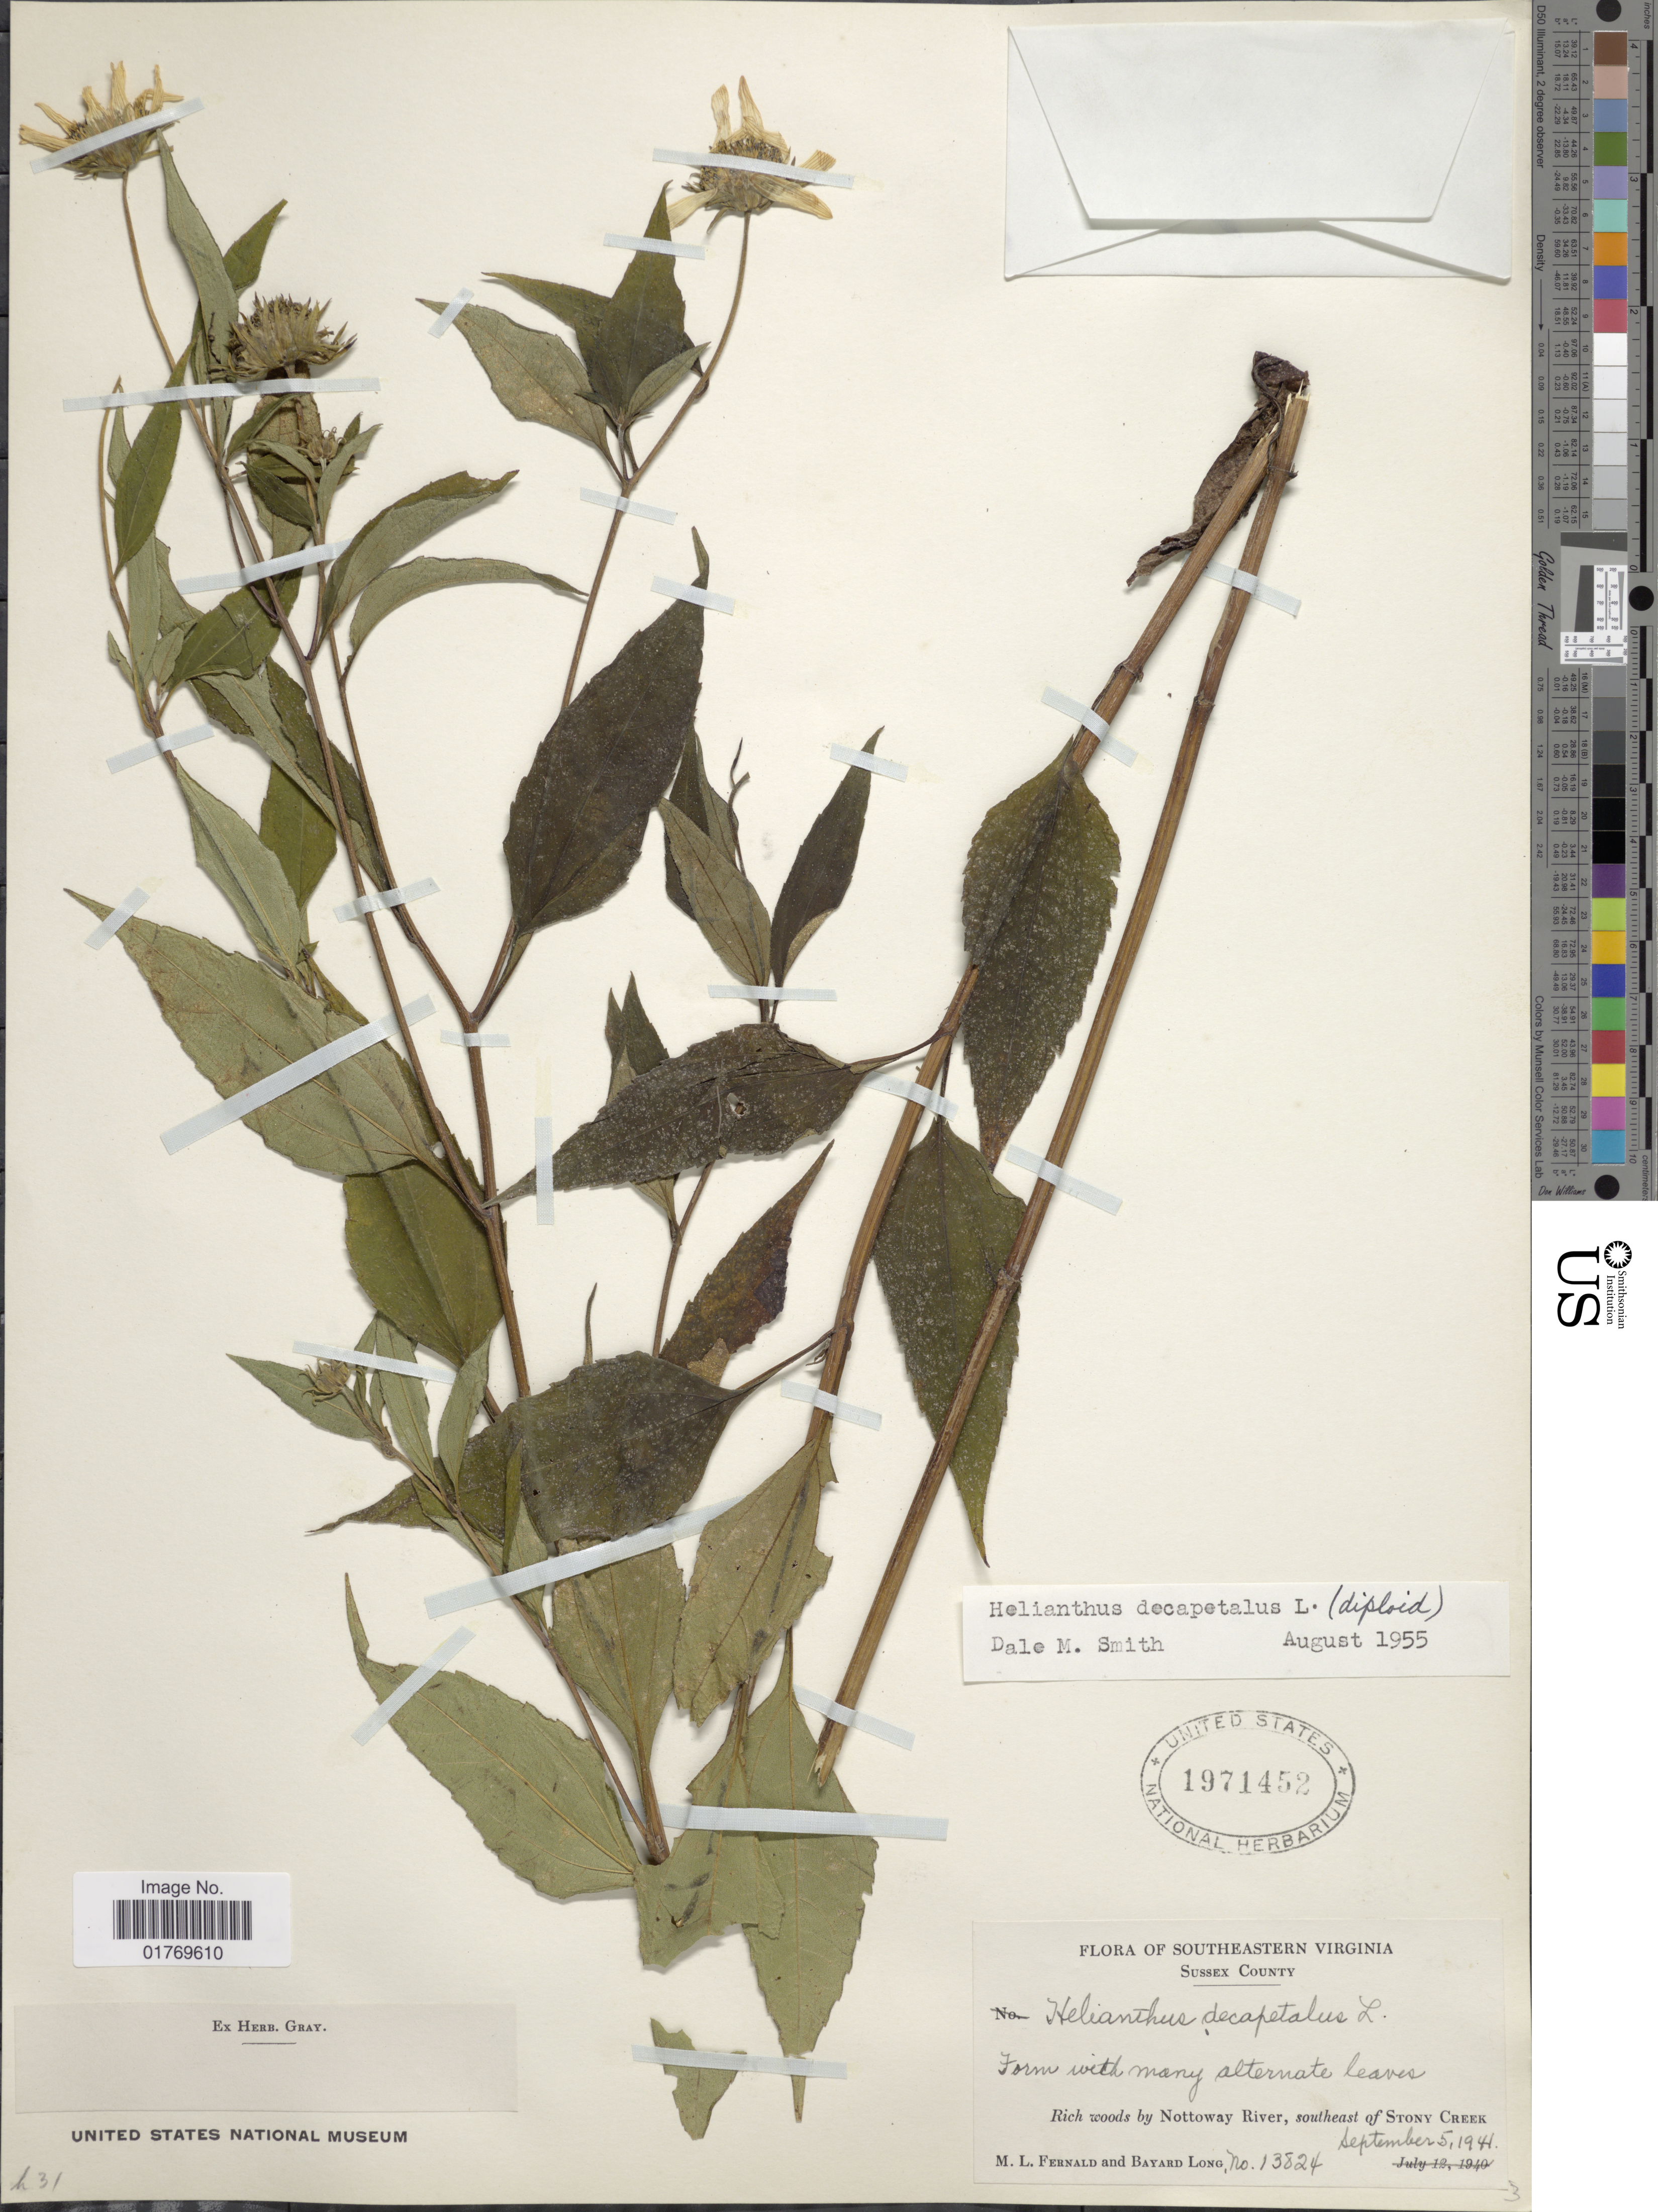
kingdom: Plantae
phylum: Tracheophyta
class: Magnoliopsida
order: Asterales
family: Asteraceae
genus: Helianthus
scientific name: Helianthus decapetalus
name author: L.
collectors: M. L. Fernald & B. Long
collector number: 13824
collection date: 1944-09-05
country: United States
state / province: Virginia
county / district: Sussex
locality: Southeastern Virginia, Sussex County, ich woods by Nottoway River, southeast of Stony Creek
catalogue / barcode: US 1971452